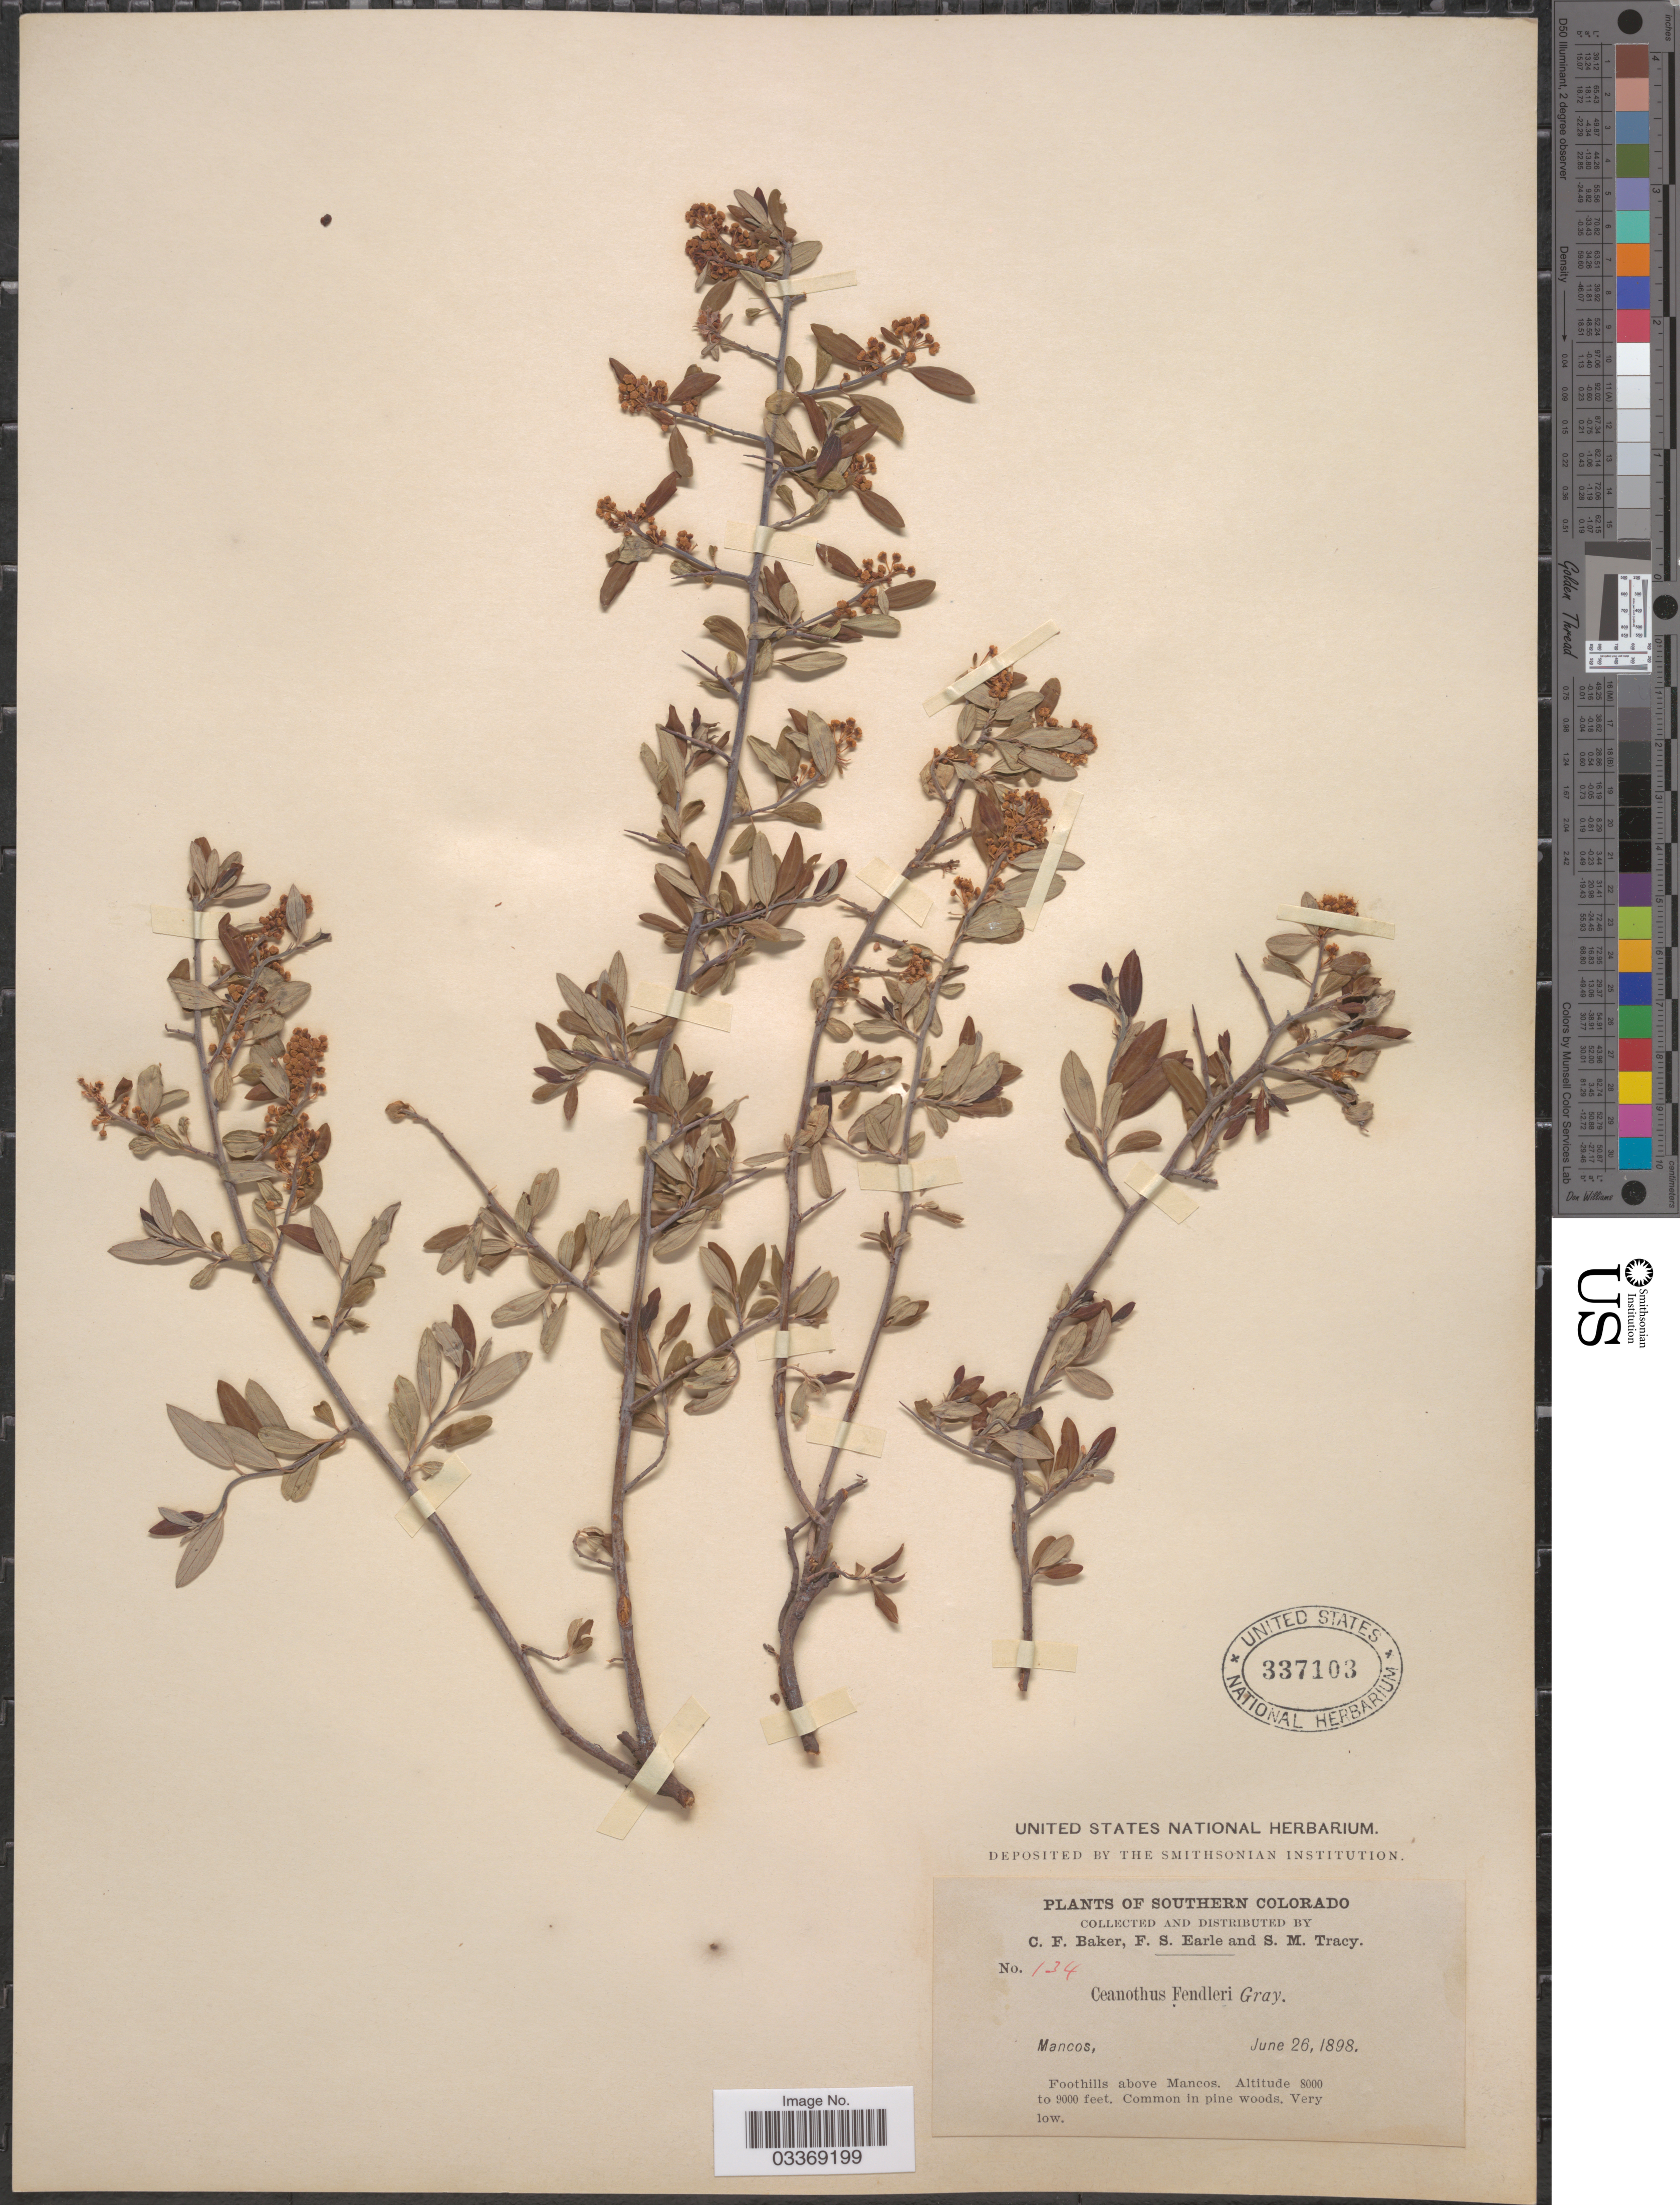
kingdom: Plantae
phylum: Tracheophyta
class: Magnoliopsida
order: Rosales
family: Rhamnaceae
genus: Ceanothus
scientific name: Ceanothus fendleri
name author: A. Gray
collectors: C. F. Baker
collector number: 134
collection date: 1898-06-26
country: United States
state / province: Colorado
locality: Southern Colorado, Mancos, Foothills above Mancos.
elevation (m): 2438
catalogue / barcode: US 337103